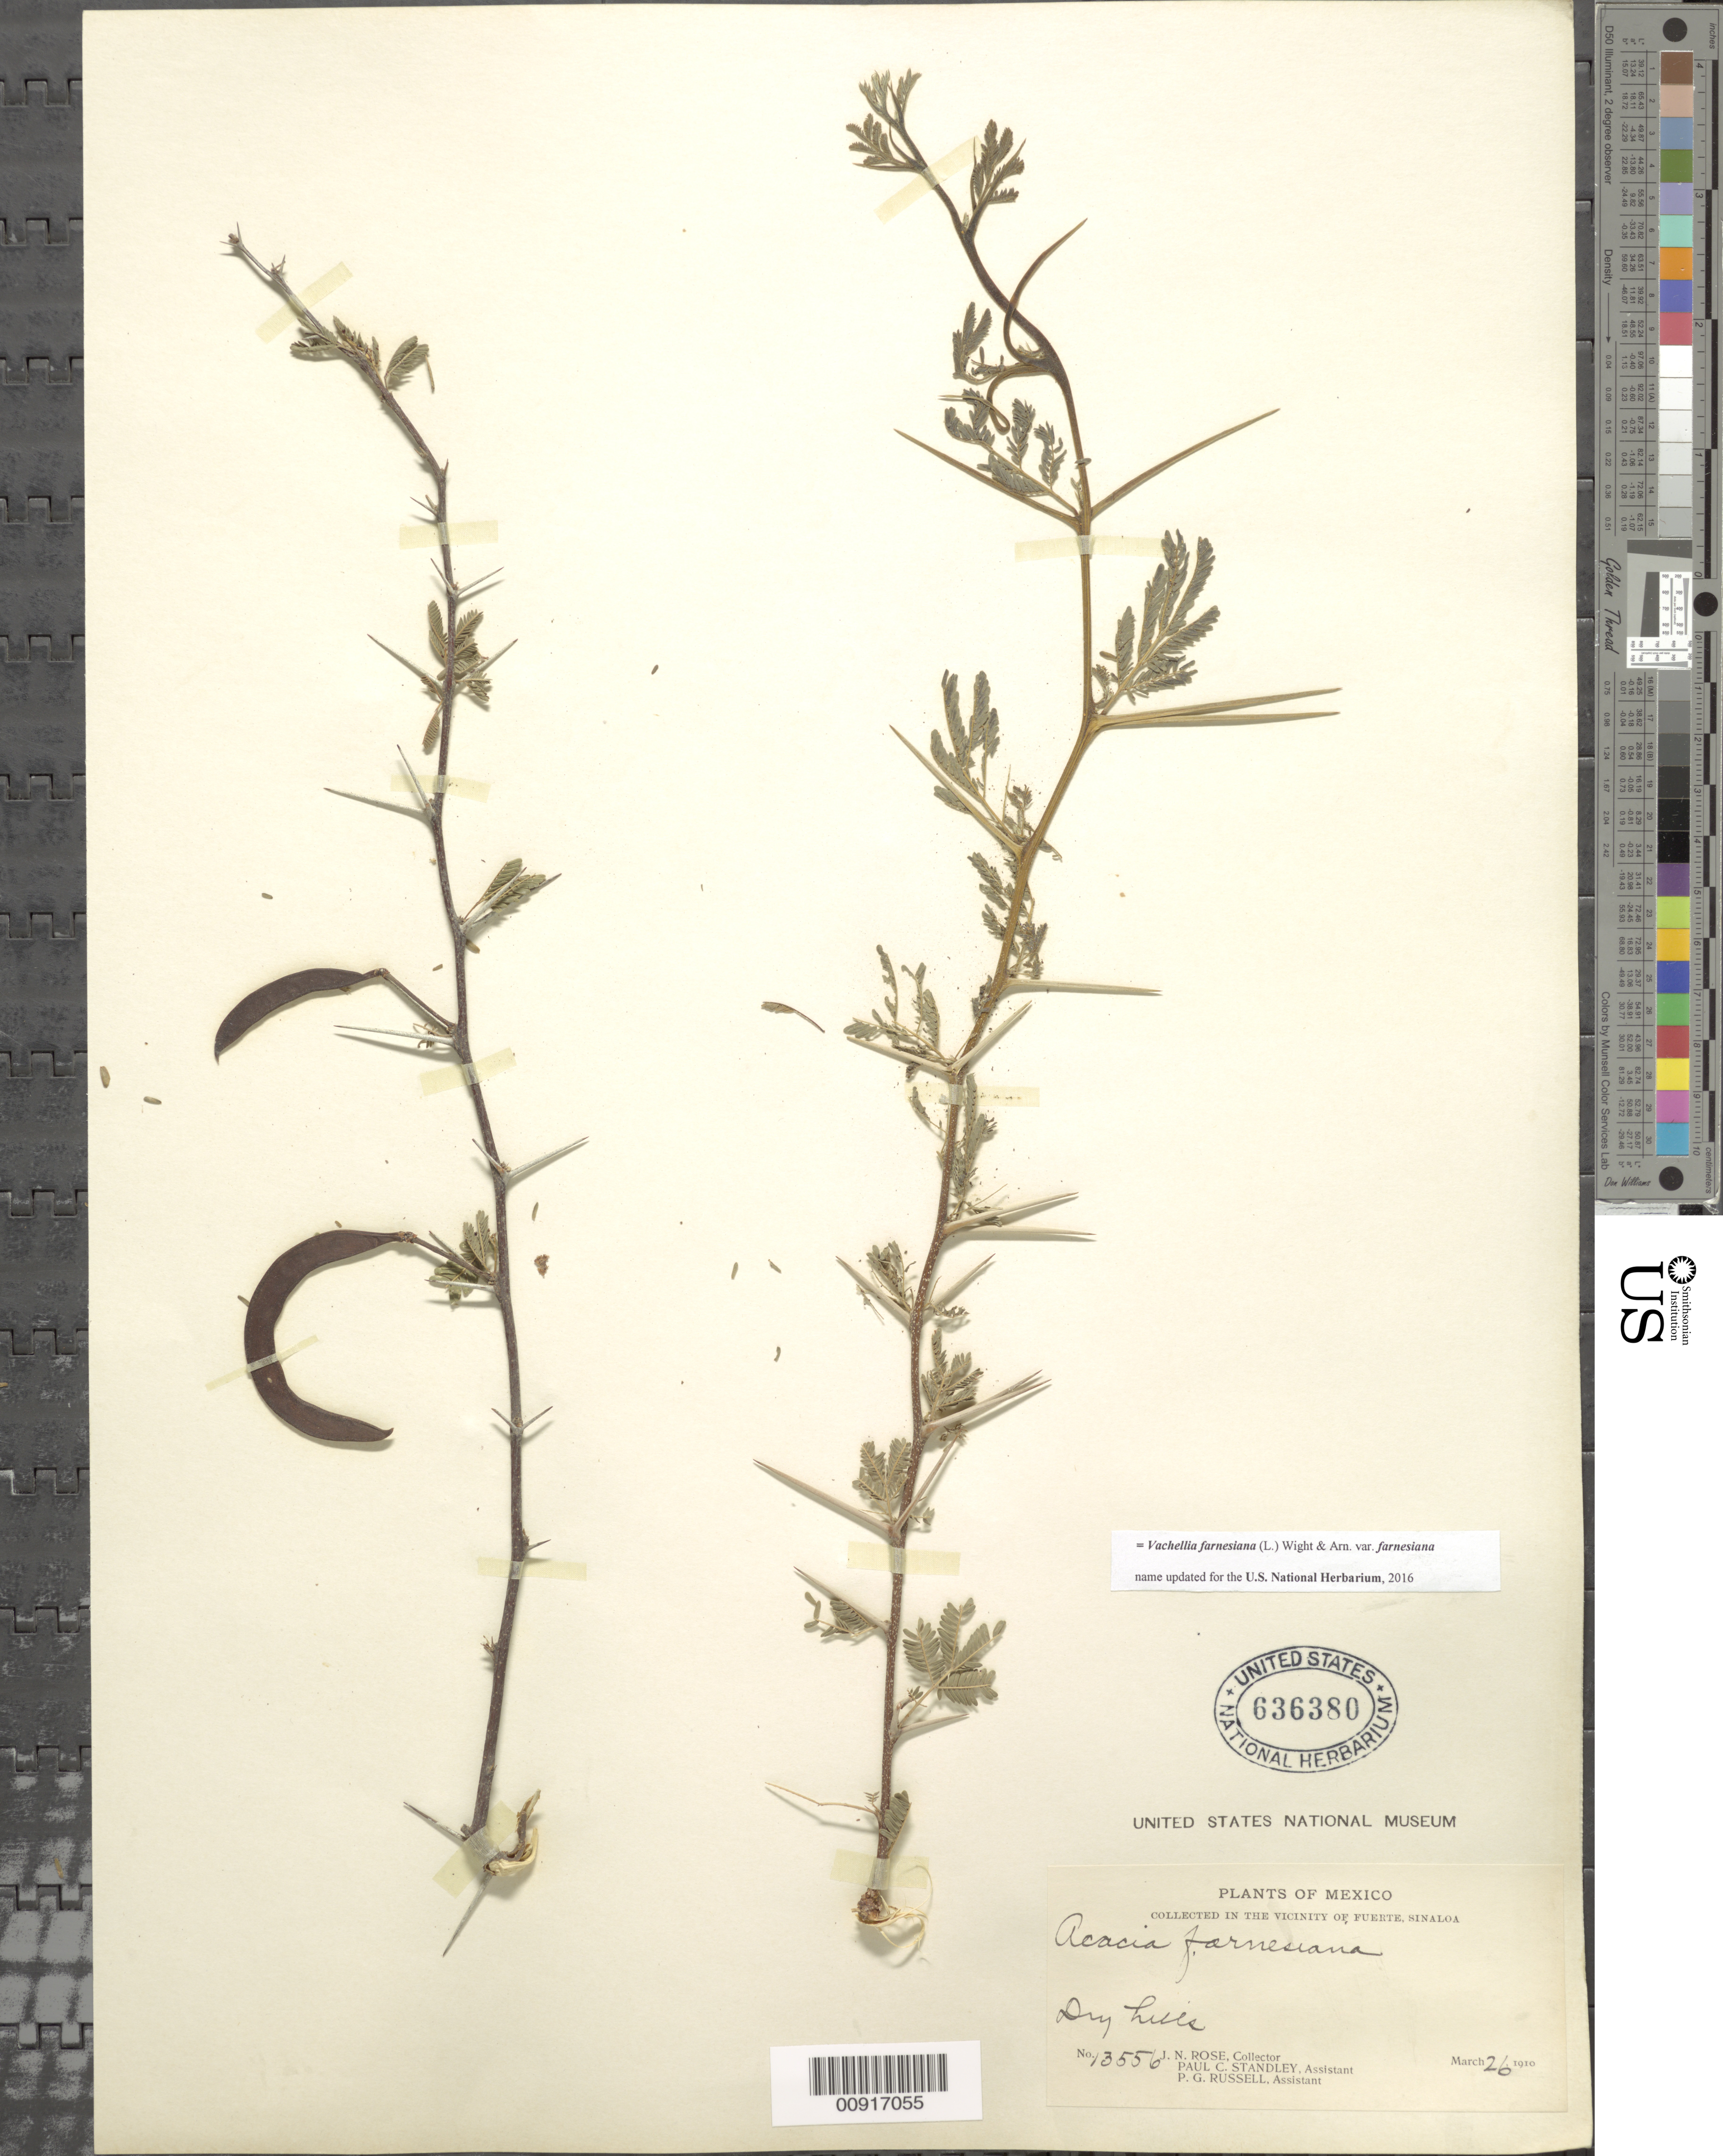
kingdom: Plantae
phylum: Tracheophyta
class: Magnoliopsida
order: Fabales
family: Fabaceae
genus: Vachellia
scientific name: Vachellia farnesiana var. farnesiana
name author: (L.) Wight & Arn.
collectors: J. N. Rose, P. C. Standley & P. G. Russell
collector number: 13556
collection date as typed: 26 Mar 1910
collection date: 1910-03-26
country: Mexico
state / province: Sinaloa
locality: In the vicinity of Fuerte, Sinaloa.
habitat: Dry hills.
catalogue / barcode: US 636380